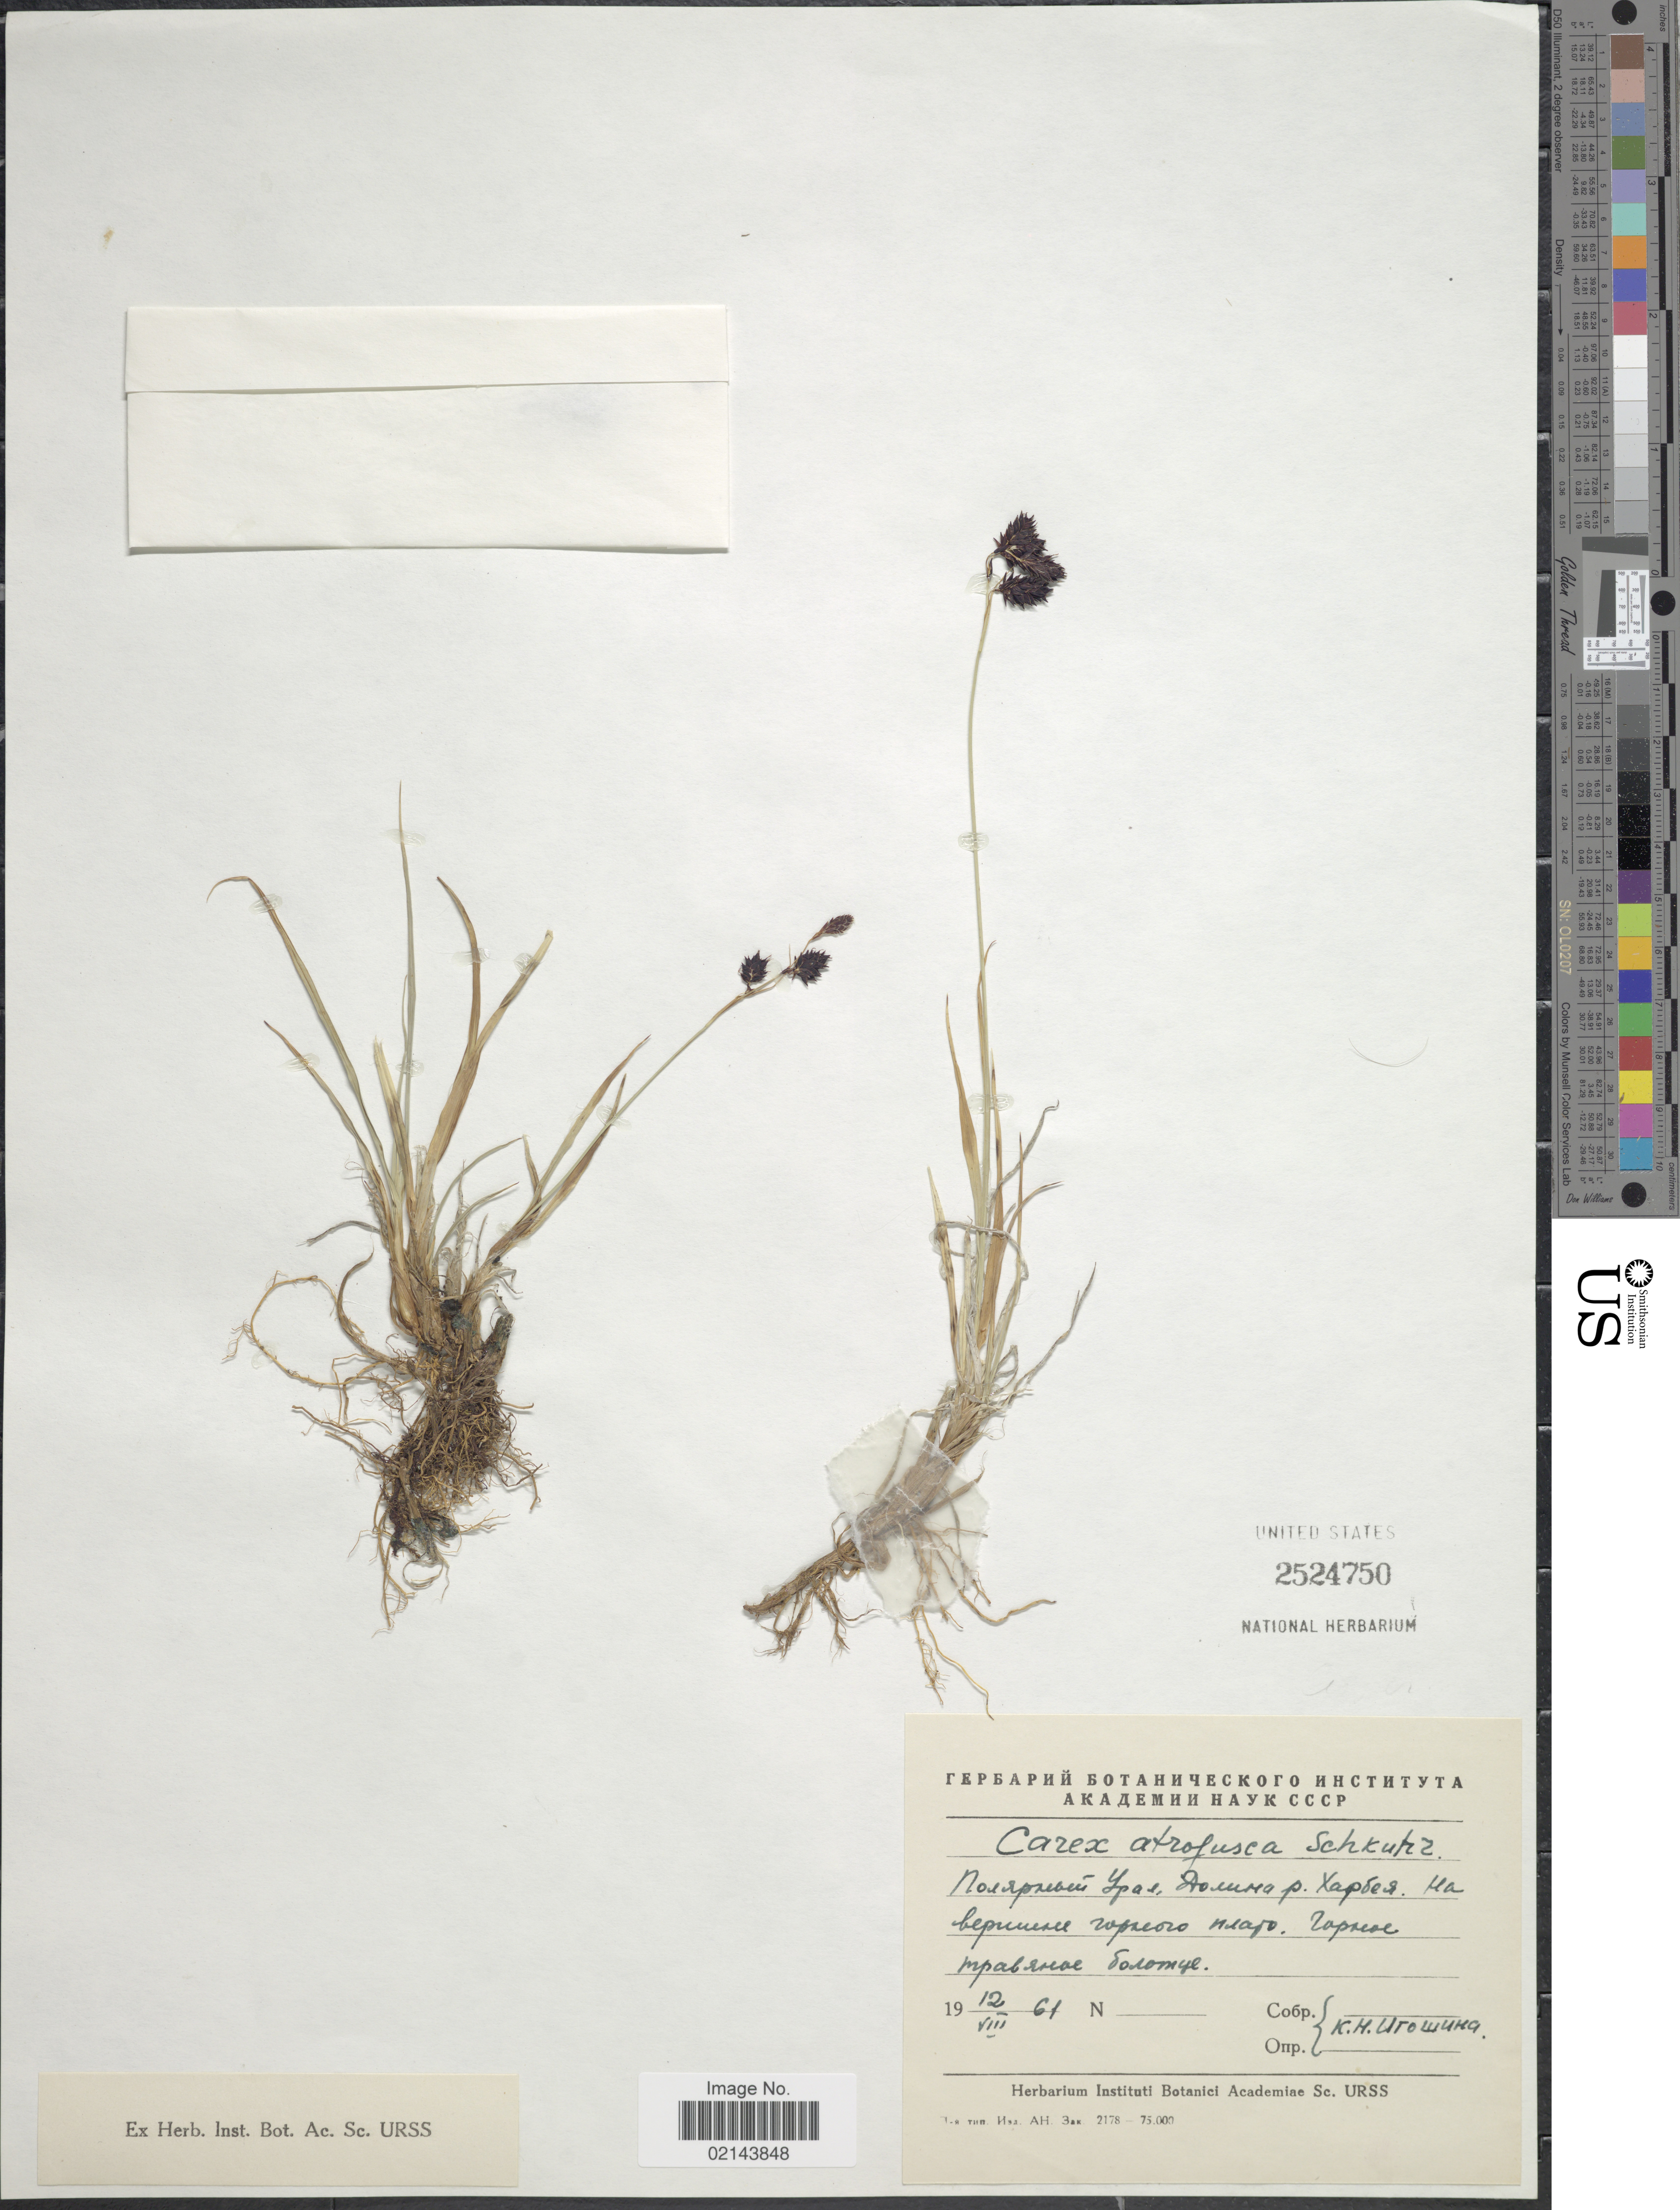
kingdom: Plantae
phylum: Tracheophyta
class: Liliopsida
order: Poales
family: Cyperaceae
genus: Carex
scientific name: Carex atrofusca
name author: Schkuhr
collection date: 1961-08-12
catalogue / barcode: US 2524750